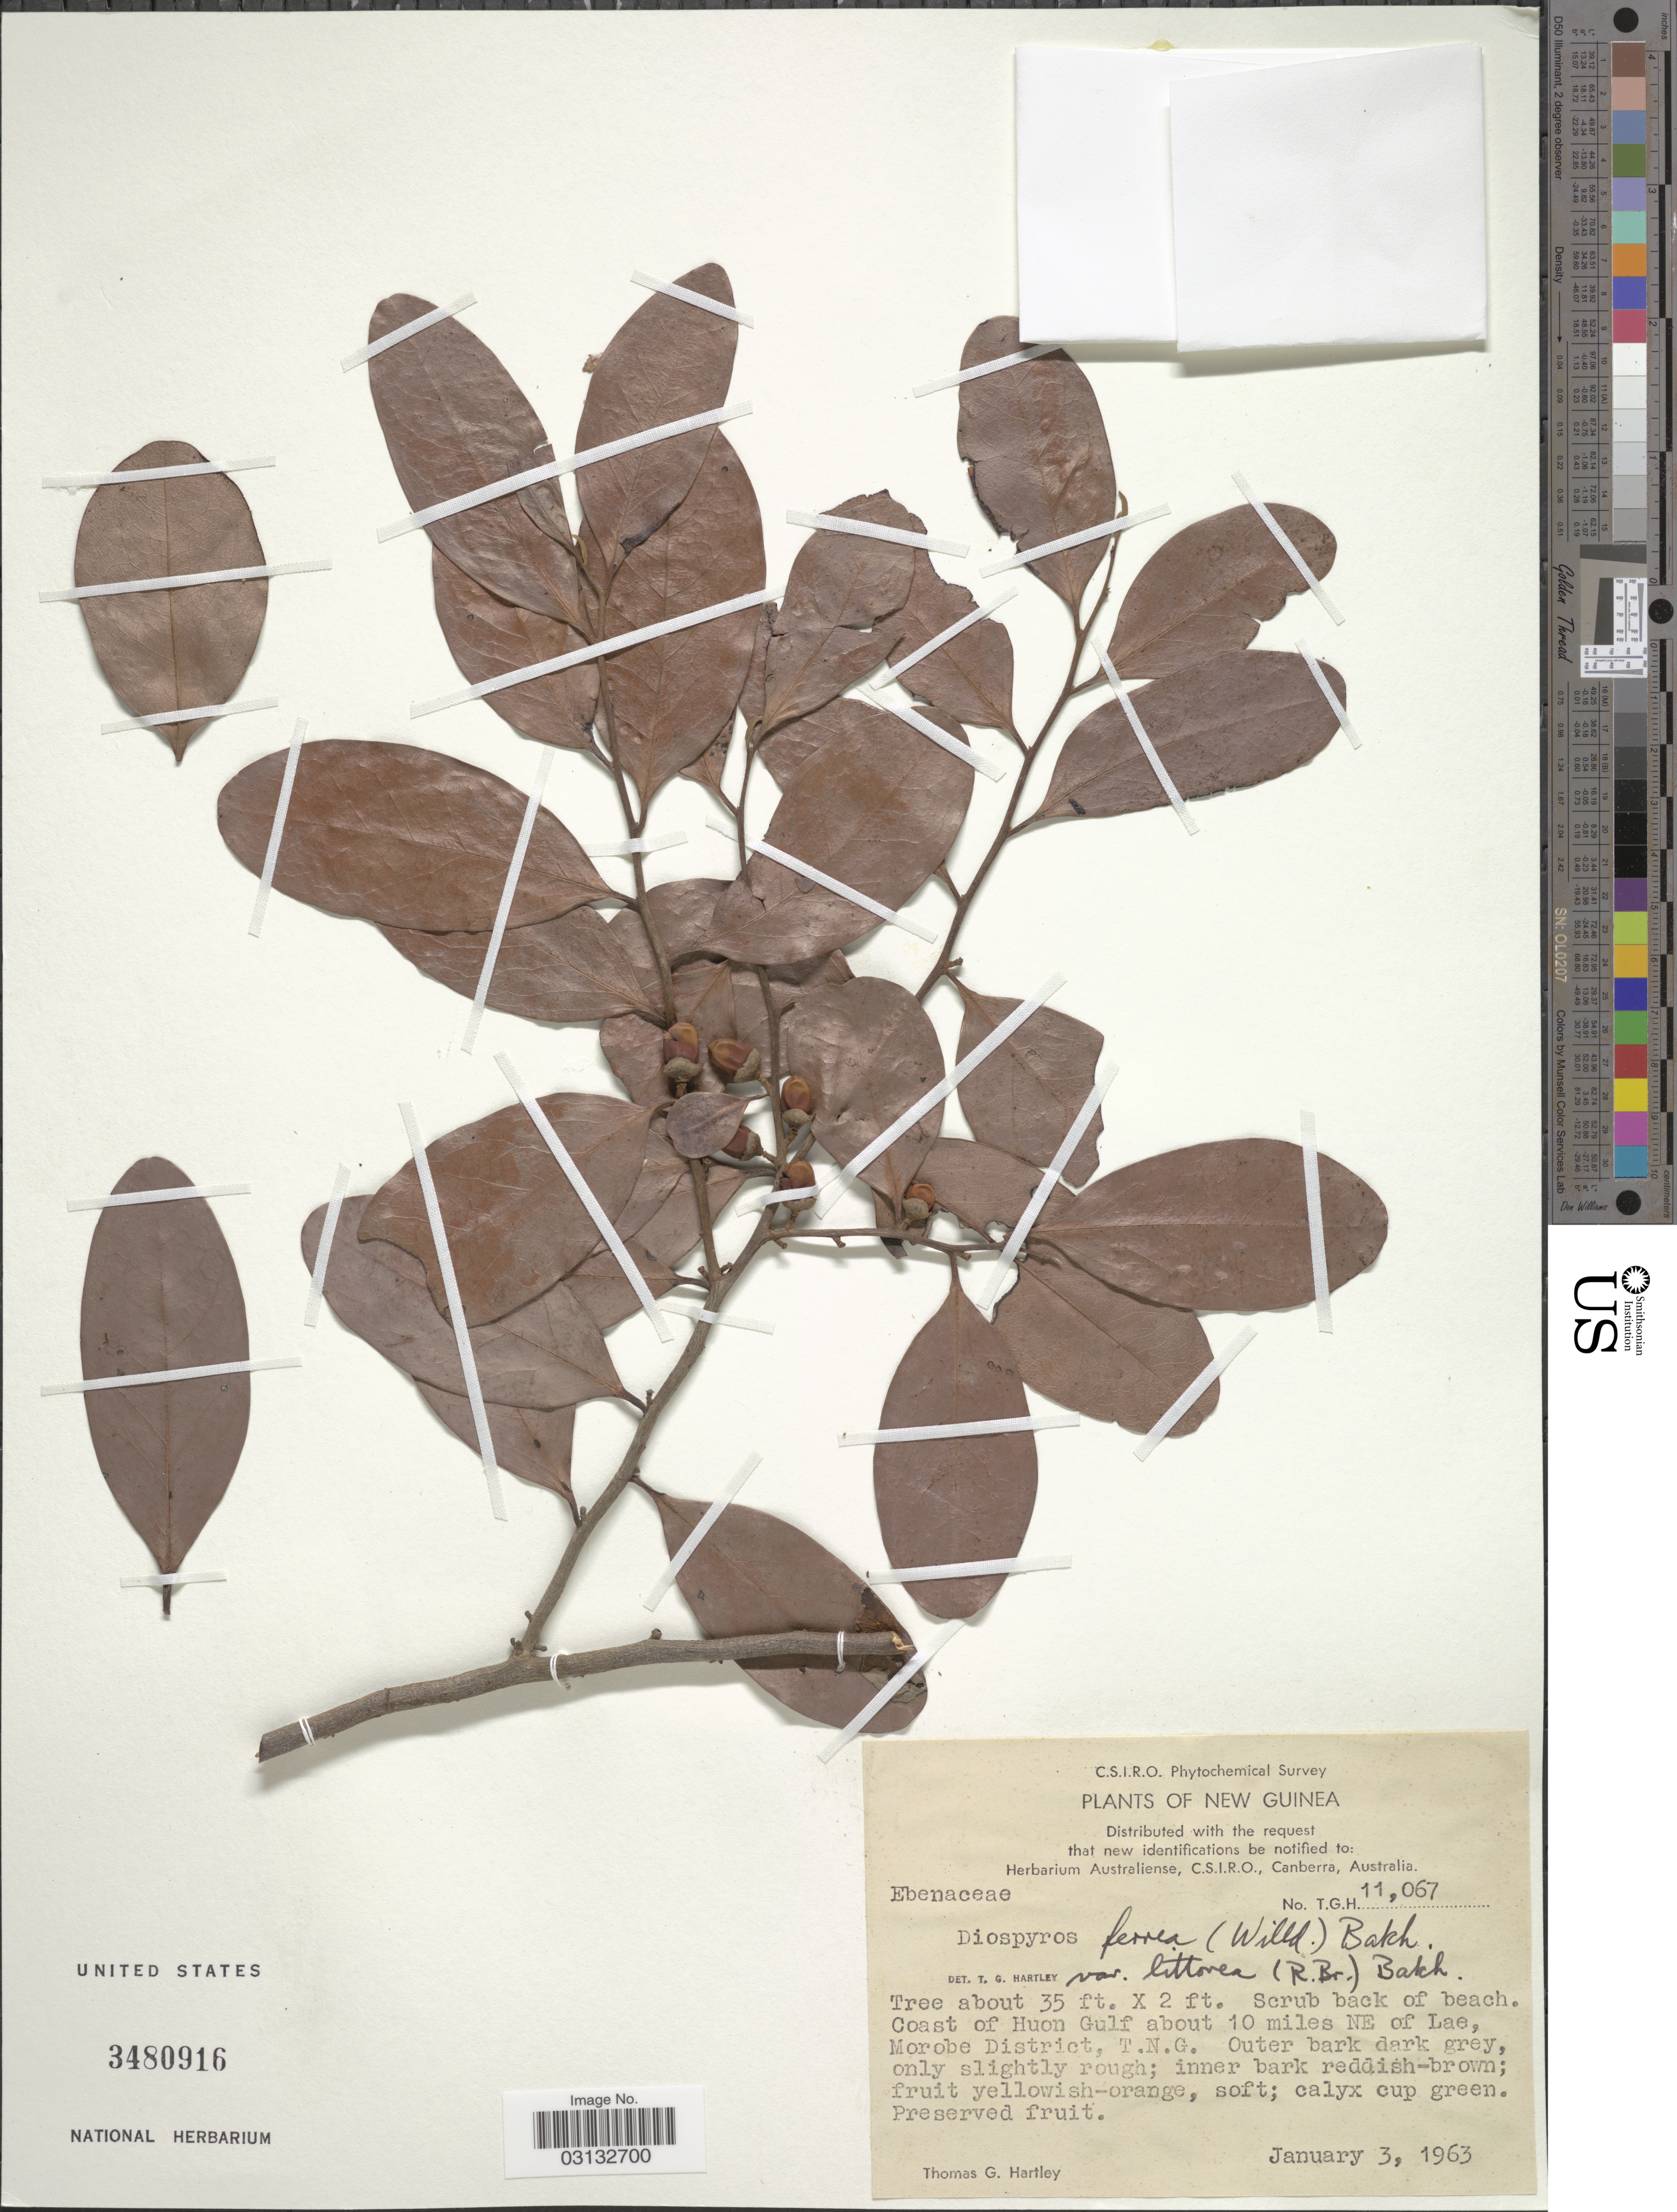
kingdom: Plantae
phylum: Tracheophyta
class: Magnoliopsida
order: Ericales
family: Ebenaceae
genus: Diospyros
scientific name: Diospyros ferrea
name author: (Willd.) Bakh.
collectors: T. Hartley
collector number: TGH11067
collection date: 1963-01-03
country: Papua New Guinea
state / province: Morobe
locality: New Guinea. Coast of Huon Gulf about 10 miles NE of Lae, Morobe Disrtict, T.N.G.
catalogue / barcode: US 3480916